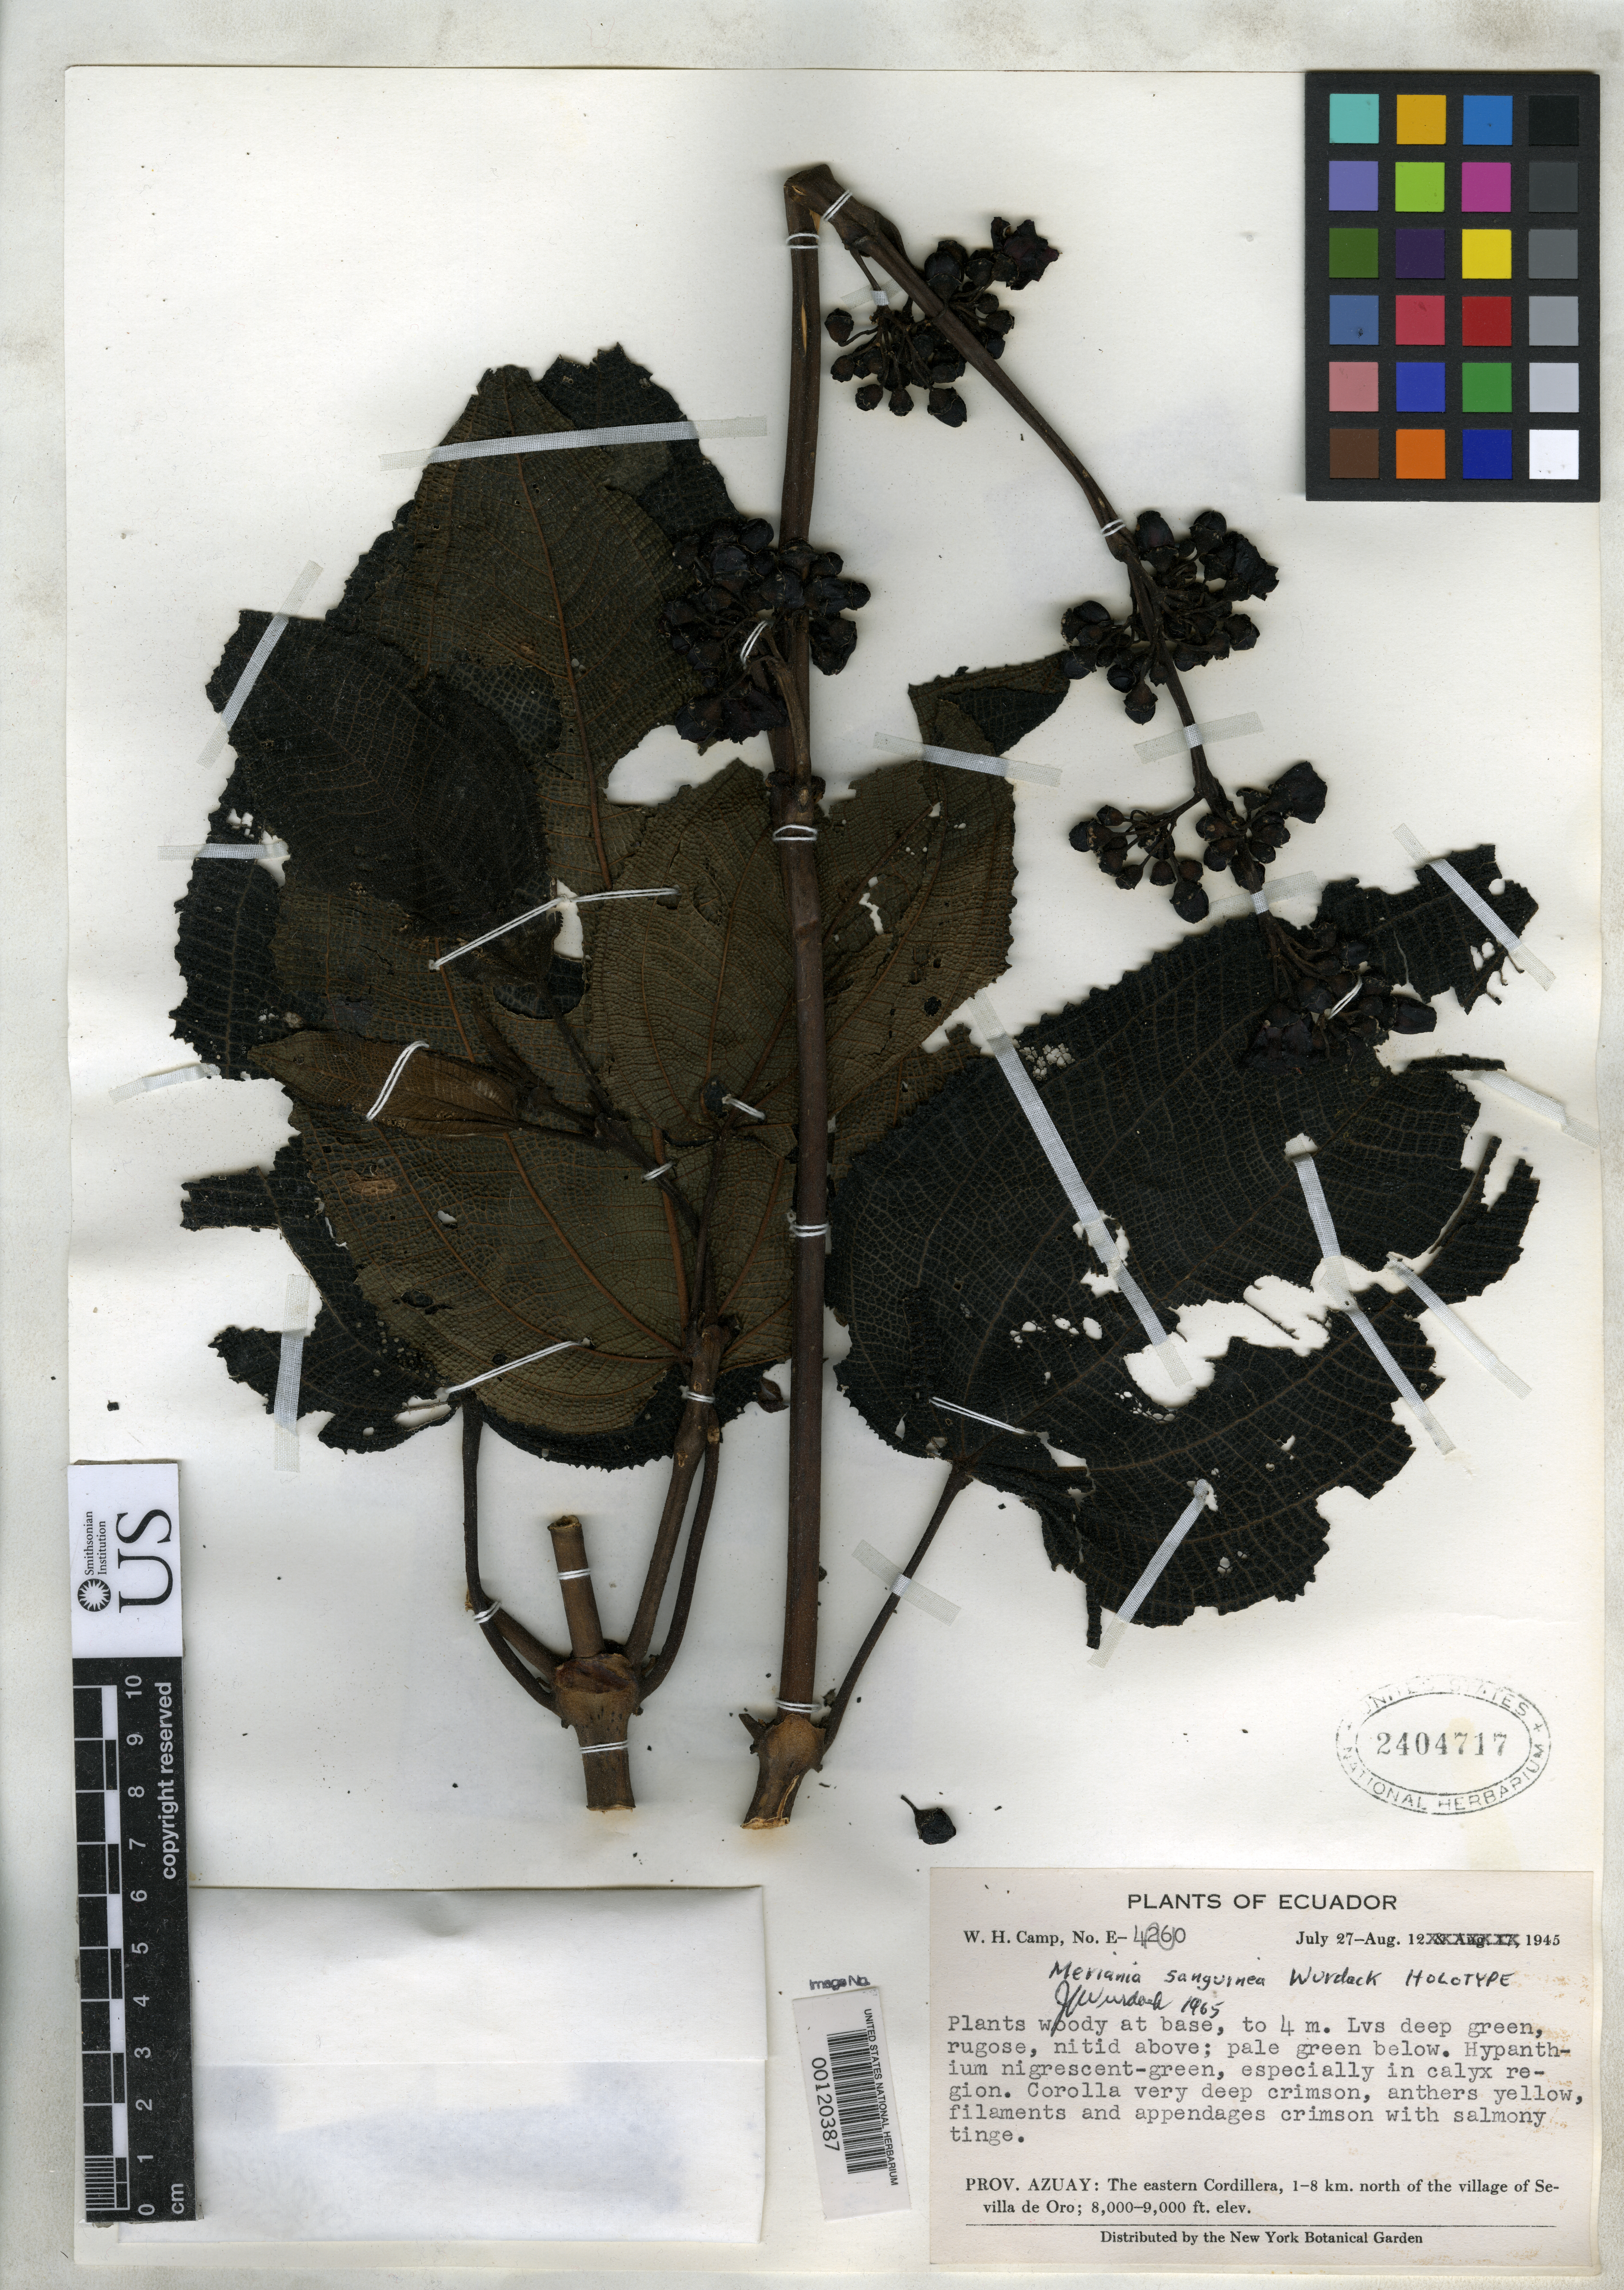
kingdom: Plantae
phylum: Tracheophyta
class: Magnoliopsida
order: Myrtales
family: Melastomataceae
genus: Meriania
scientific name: Meriania sanguinea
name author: Wurdack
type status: Holotype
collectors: W. H. Camp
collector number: E-4620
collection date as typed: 27 Jul 1945 to 12 Aug 1945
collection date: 1945-07-27/1945-08-12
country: Ecuador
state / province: Azuay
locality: Sevilla de Oro.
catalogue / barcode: US 2404717